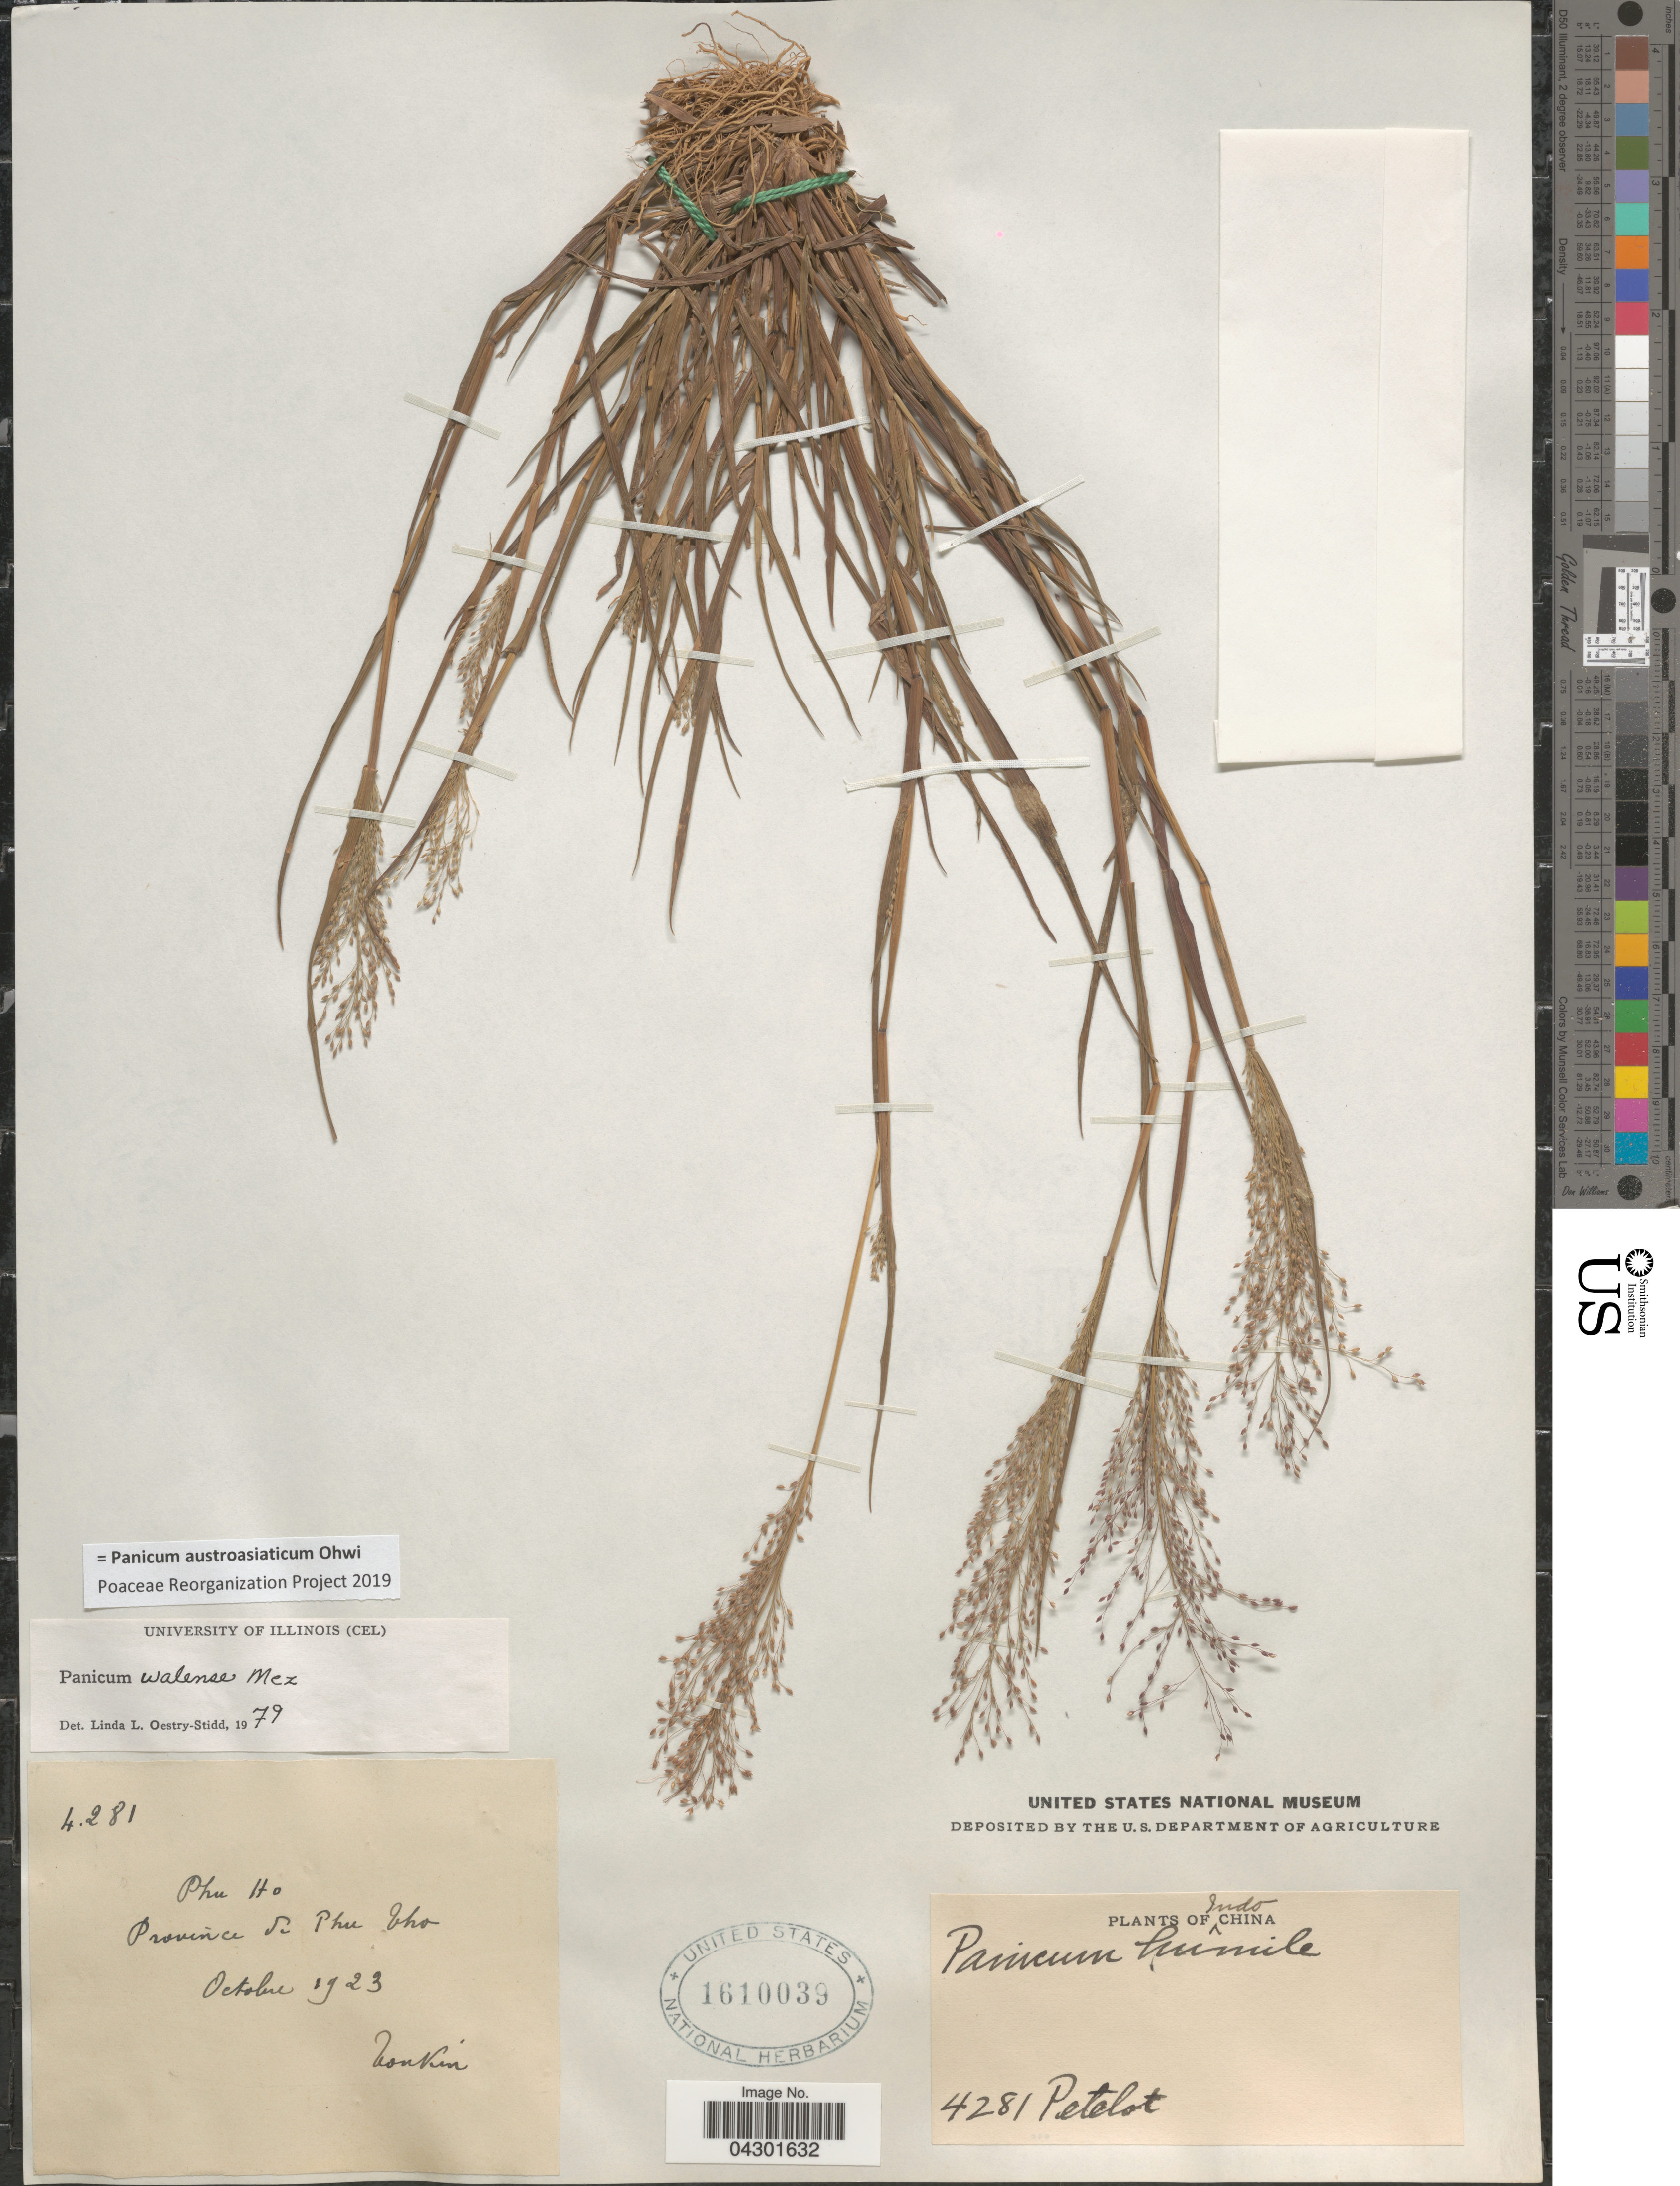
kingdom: Plantae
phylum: Tracheophyta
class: Liliopsida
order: Poales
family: Poaceae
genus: Panicum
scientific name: Panicum austroasiaticum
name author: Ohwi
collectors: Pételot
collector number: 4281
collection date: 1923-10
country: Vietnam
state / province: Phu Tho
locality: Indochina. Phu Ho. Tonkin.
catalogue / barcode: US 1610039